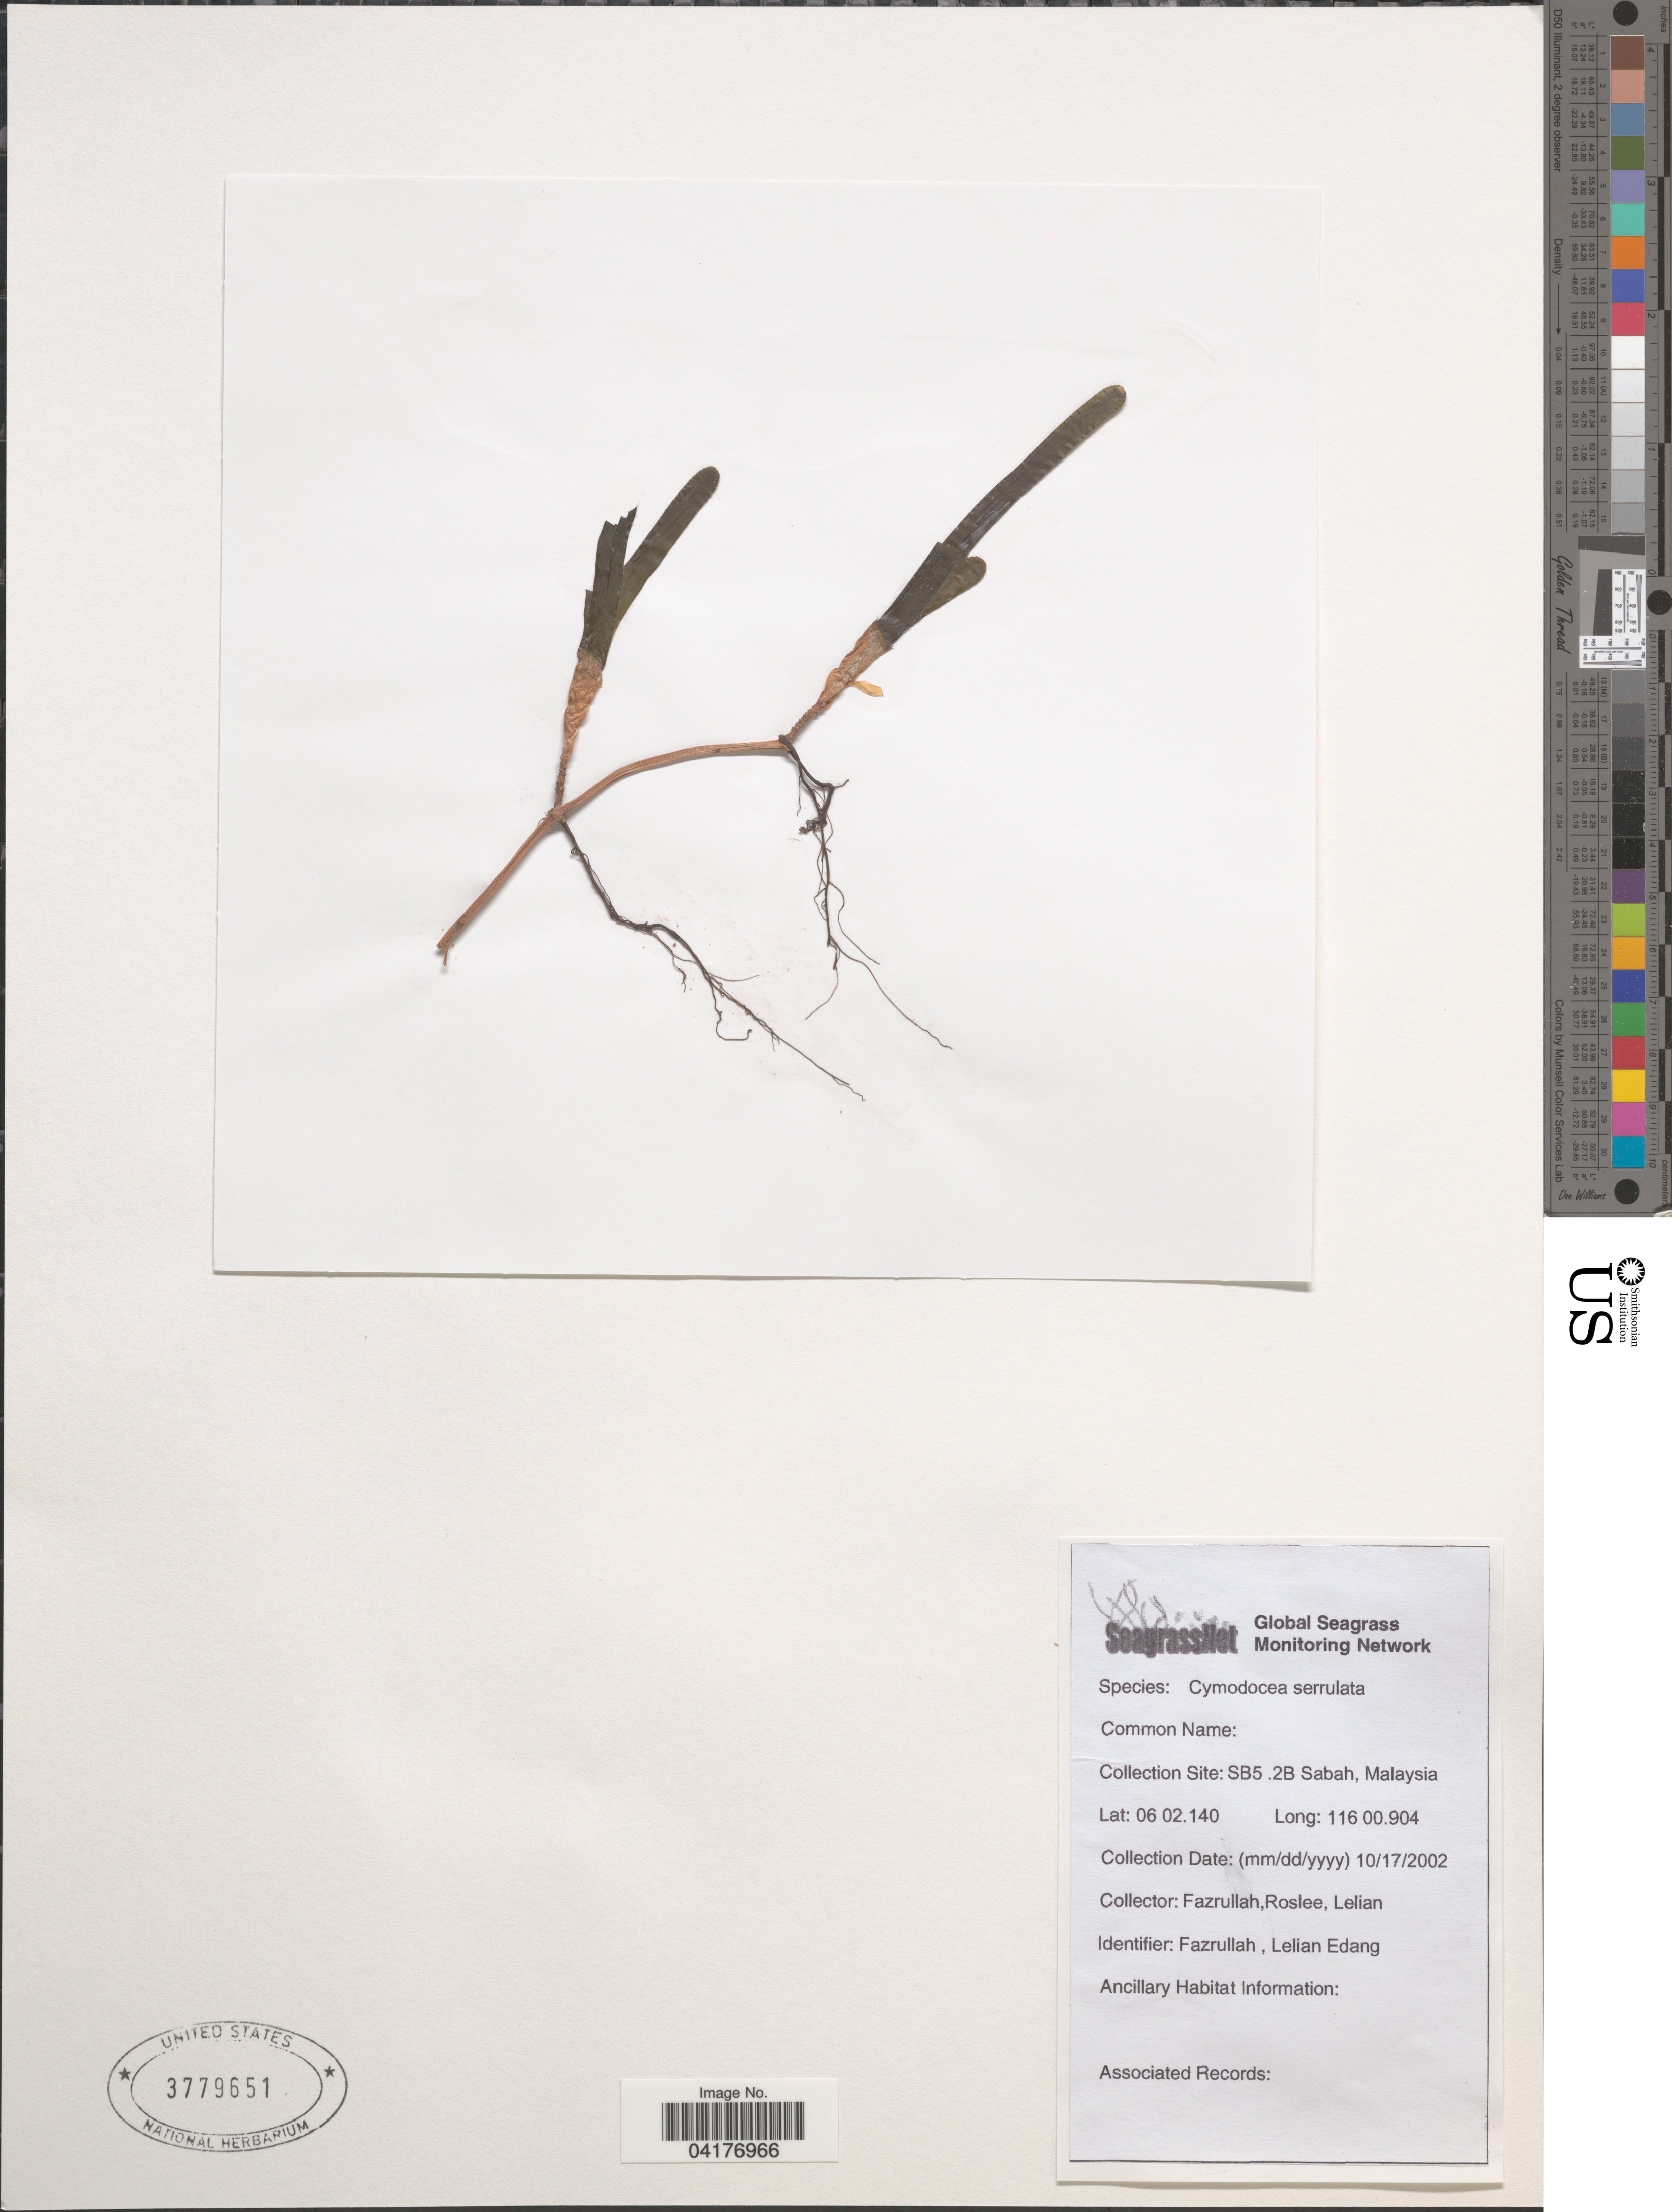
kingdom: Plantae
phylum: Tracheophyta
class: Liliopsida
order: Alismatales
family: Cymodoceaceae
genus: Cymodocea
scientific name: Cymodocea serrulata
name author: (R. Br.) Magnus & Ashers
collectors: Fazrullah, Roslee & Lelian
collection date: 2002-10-17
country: Malaysia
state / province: Sabah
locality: Collection Site: SB5.2B Sabah, Malaysia.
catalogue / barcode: US 3779651